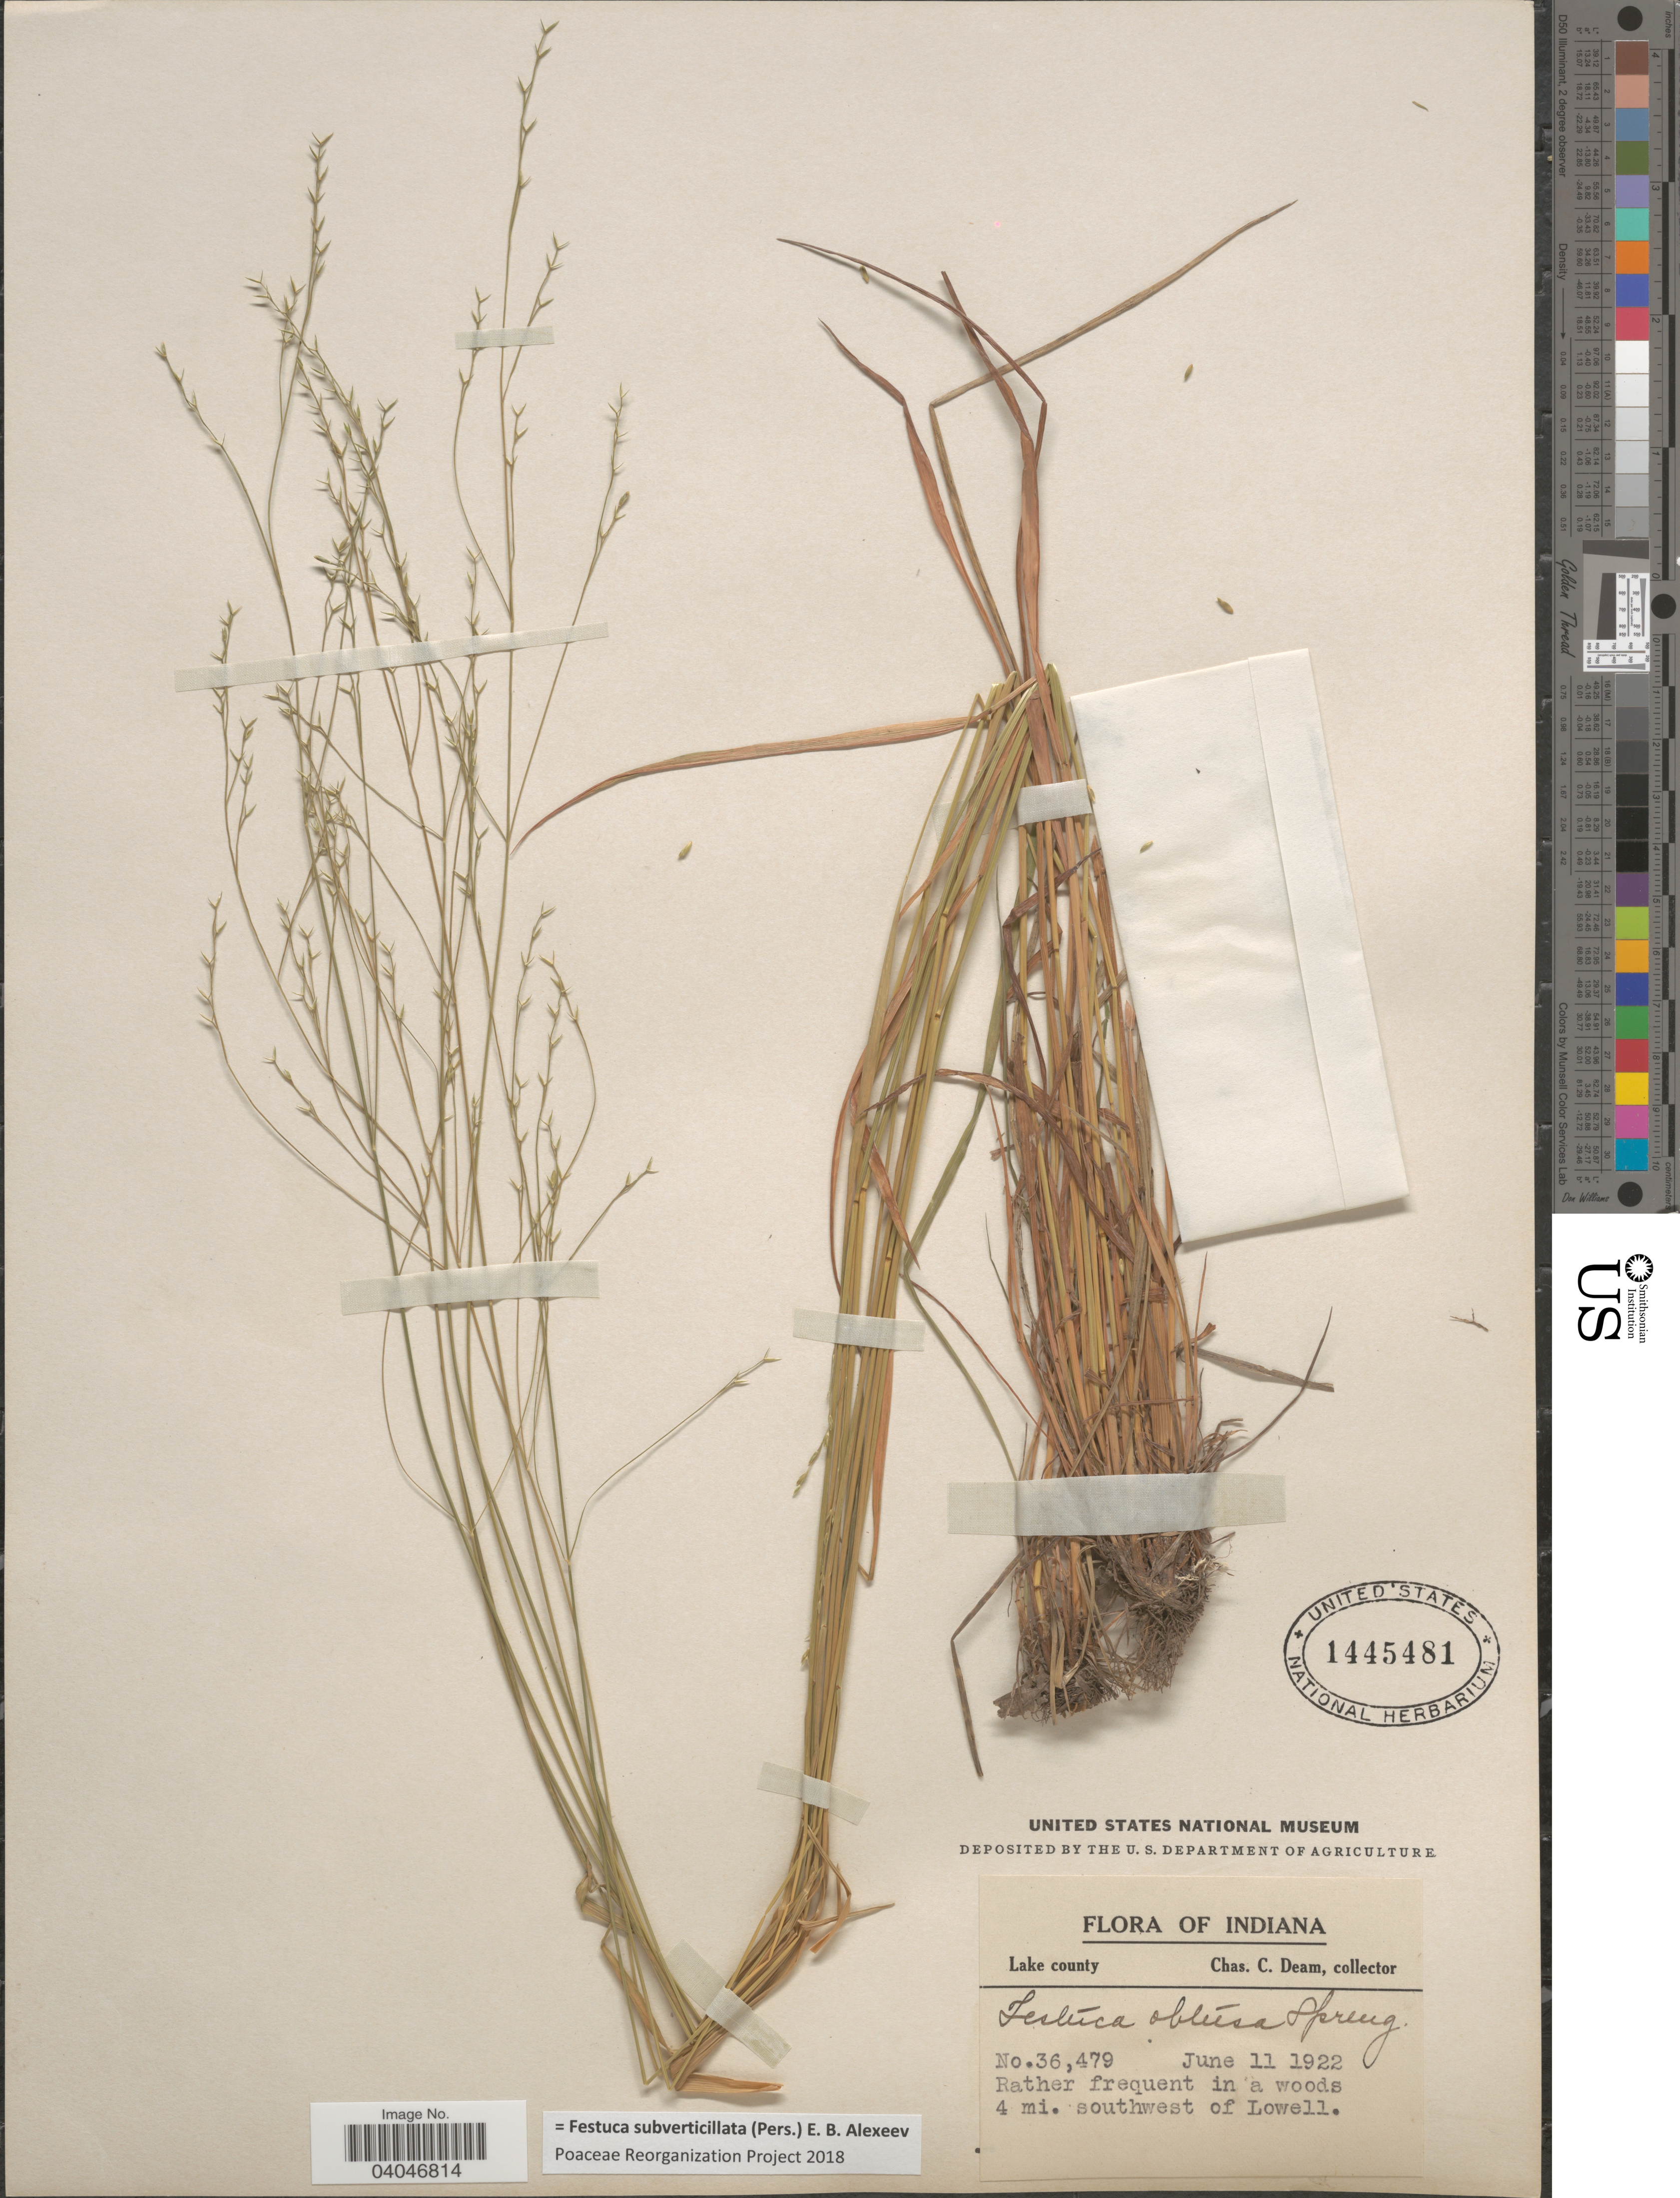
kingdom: Plantae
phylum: Tracheophyta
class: Liliopsida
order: Poales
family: Poaceae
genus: Festuca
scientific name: Festuca subverticillata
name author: (Pers.) E.B. Alexeev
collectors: C. C. Deam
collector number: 36479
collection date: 1922-06-11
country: United States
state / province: Indiana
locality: Lake county. Rather frequent in a woods 4 mi. southwest of Lowell.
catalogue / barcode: US 1445481